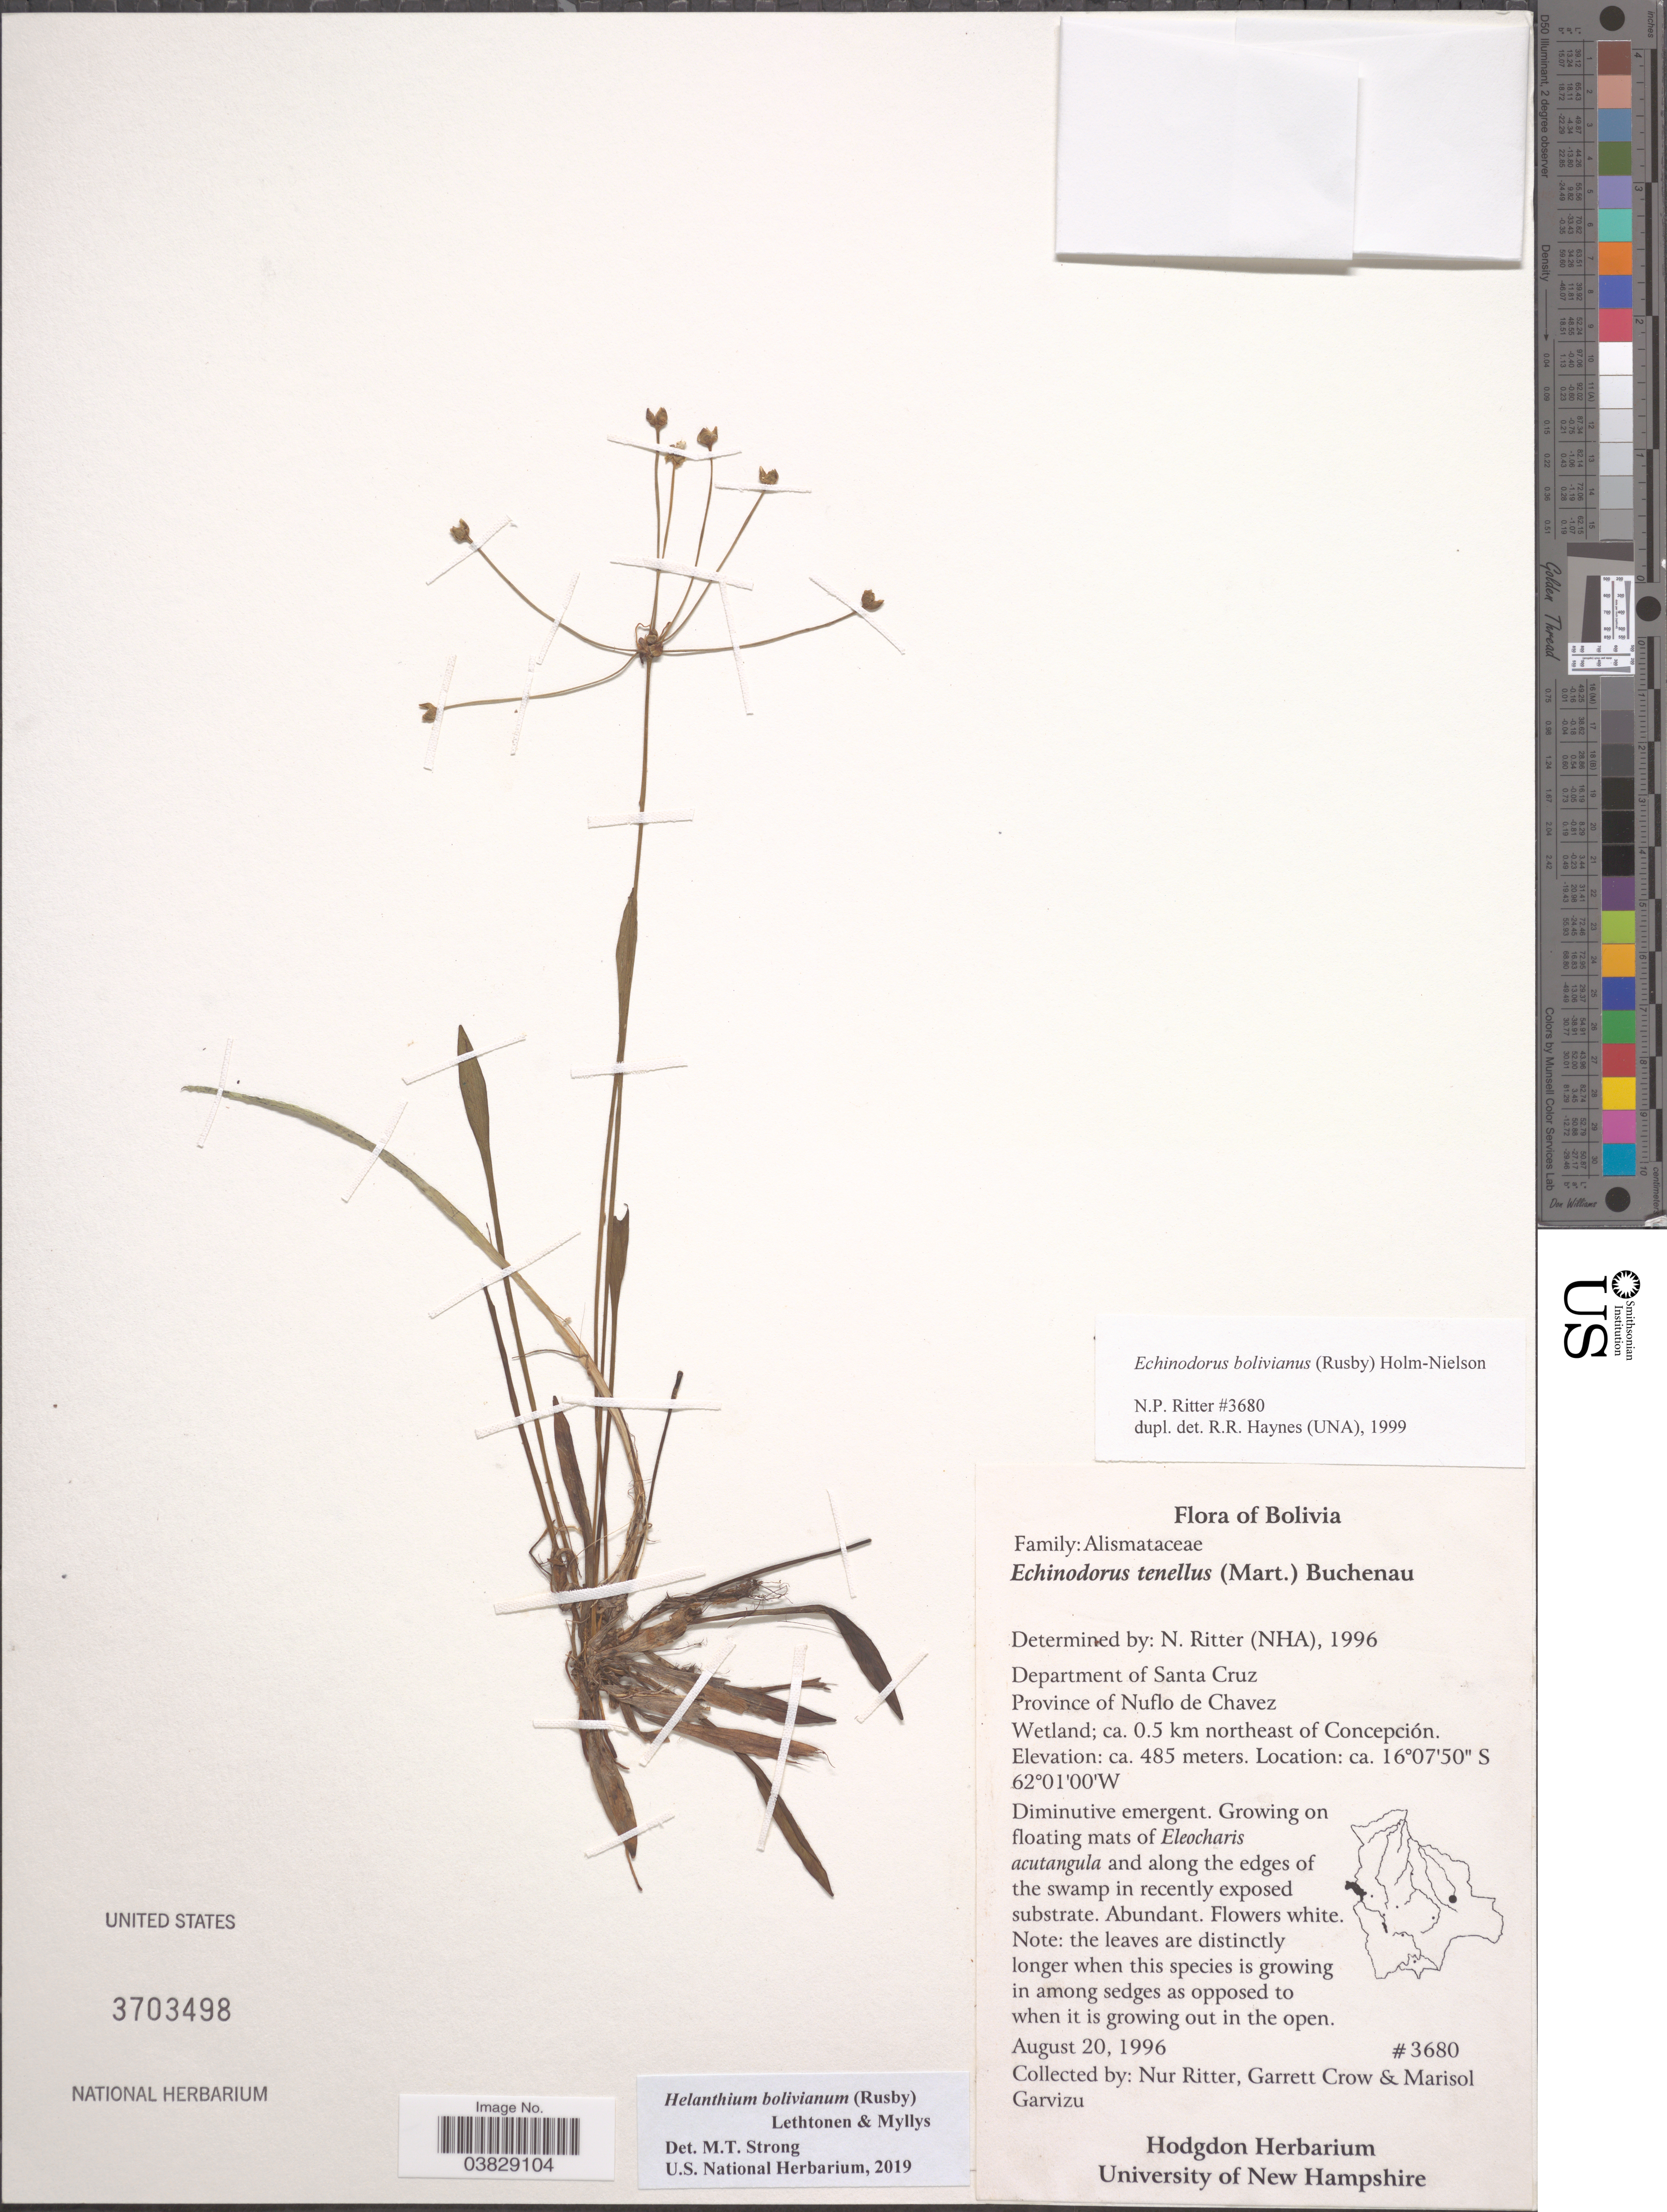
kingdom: Plantae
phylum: Tracheophyta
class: Liliopsida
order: Alismatales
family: Alismataceae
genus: Helanthium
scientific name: Helanthium bolivianum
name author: (Rusby) Lehtonen & Myllys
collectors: N. Ritter, G. E. Crow & M. Garvizu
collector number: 3680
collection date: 1996-08-20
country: Bolivia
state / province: Santa Cruz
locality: Department of Santa Cruz. Province of Nuflo de Chavez. Wetland; ca. 0.5 km northeast of Concepción.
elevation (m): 485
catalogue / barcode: US 3703498